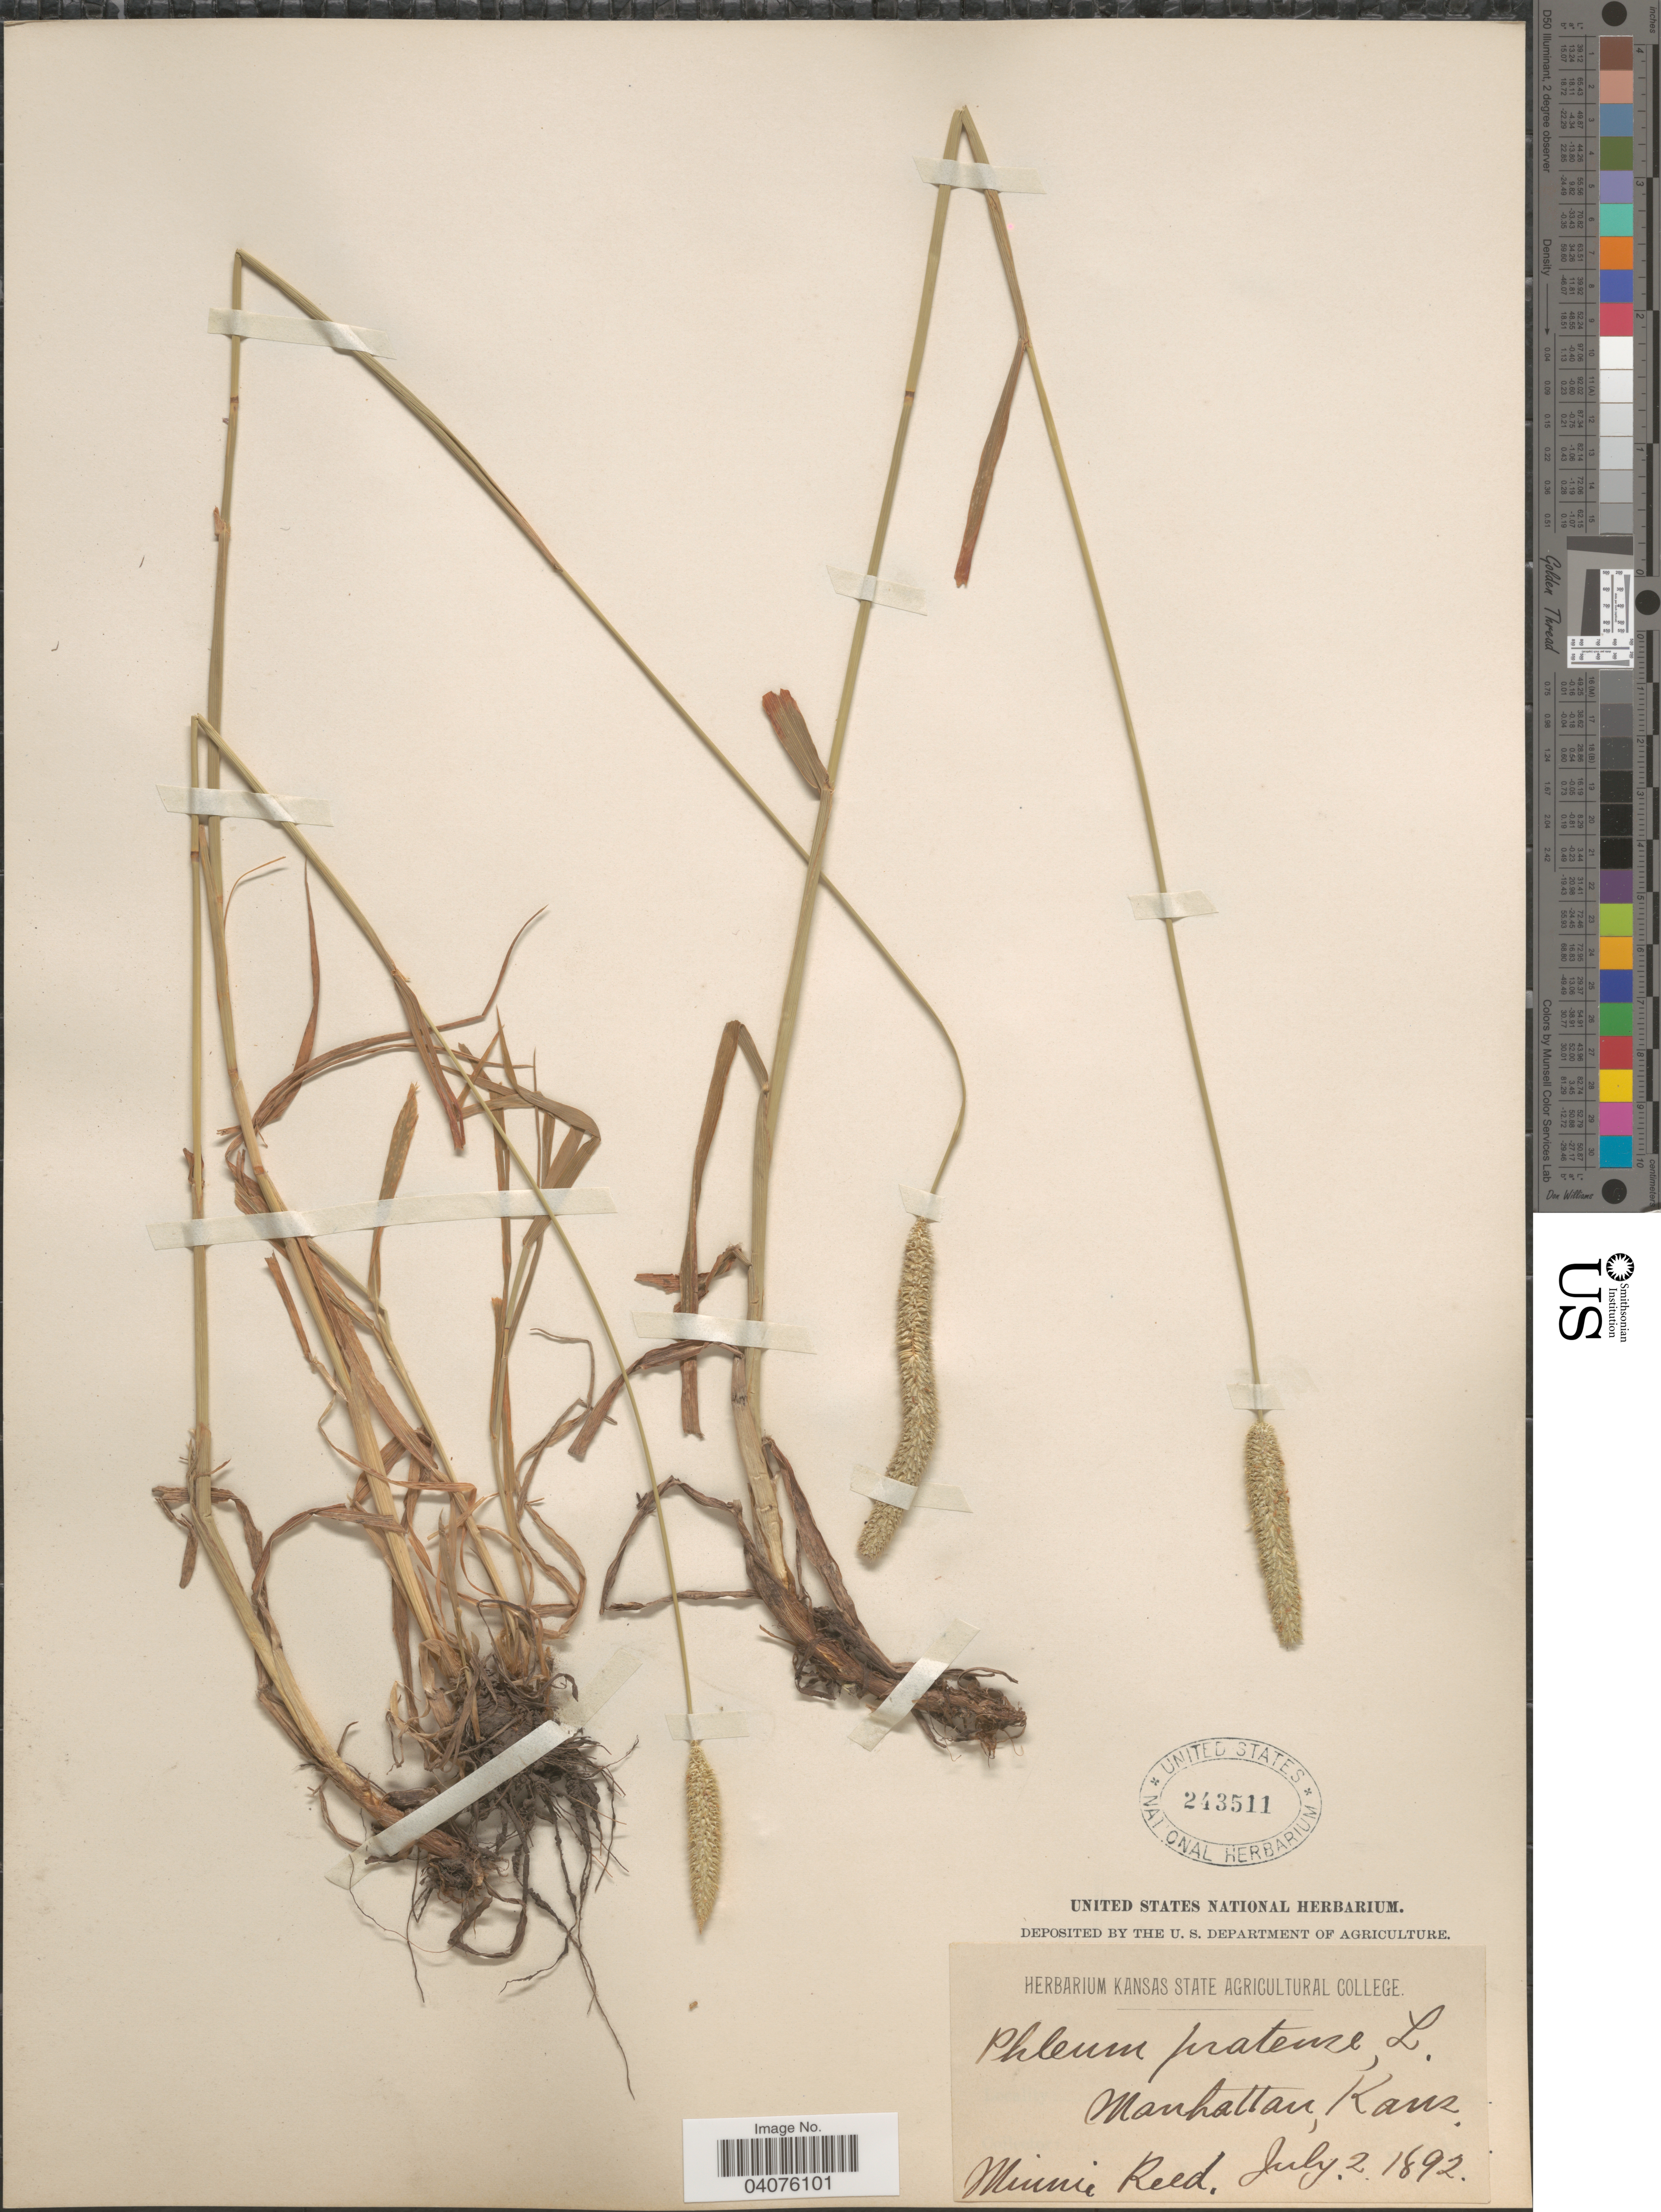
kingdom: Plantae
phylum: Tracheophyta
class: Liliopsida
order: Poales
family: Poaceae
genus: Phleum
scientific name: Phleum pratense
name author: L.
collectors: M. Reed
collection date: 1892-07-02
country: United States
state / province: Kansas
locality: Manhattan.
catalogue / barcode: US 243511